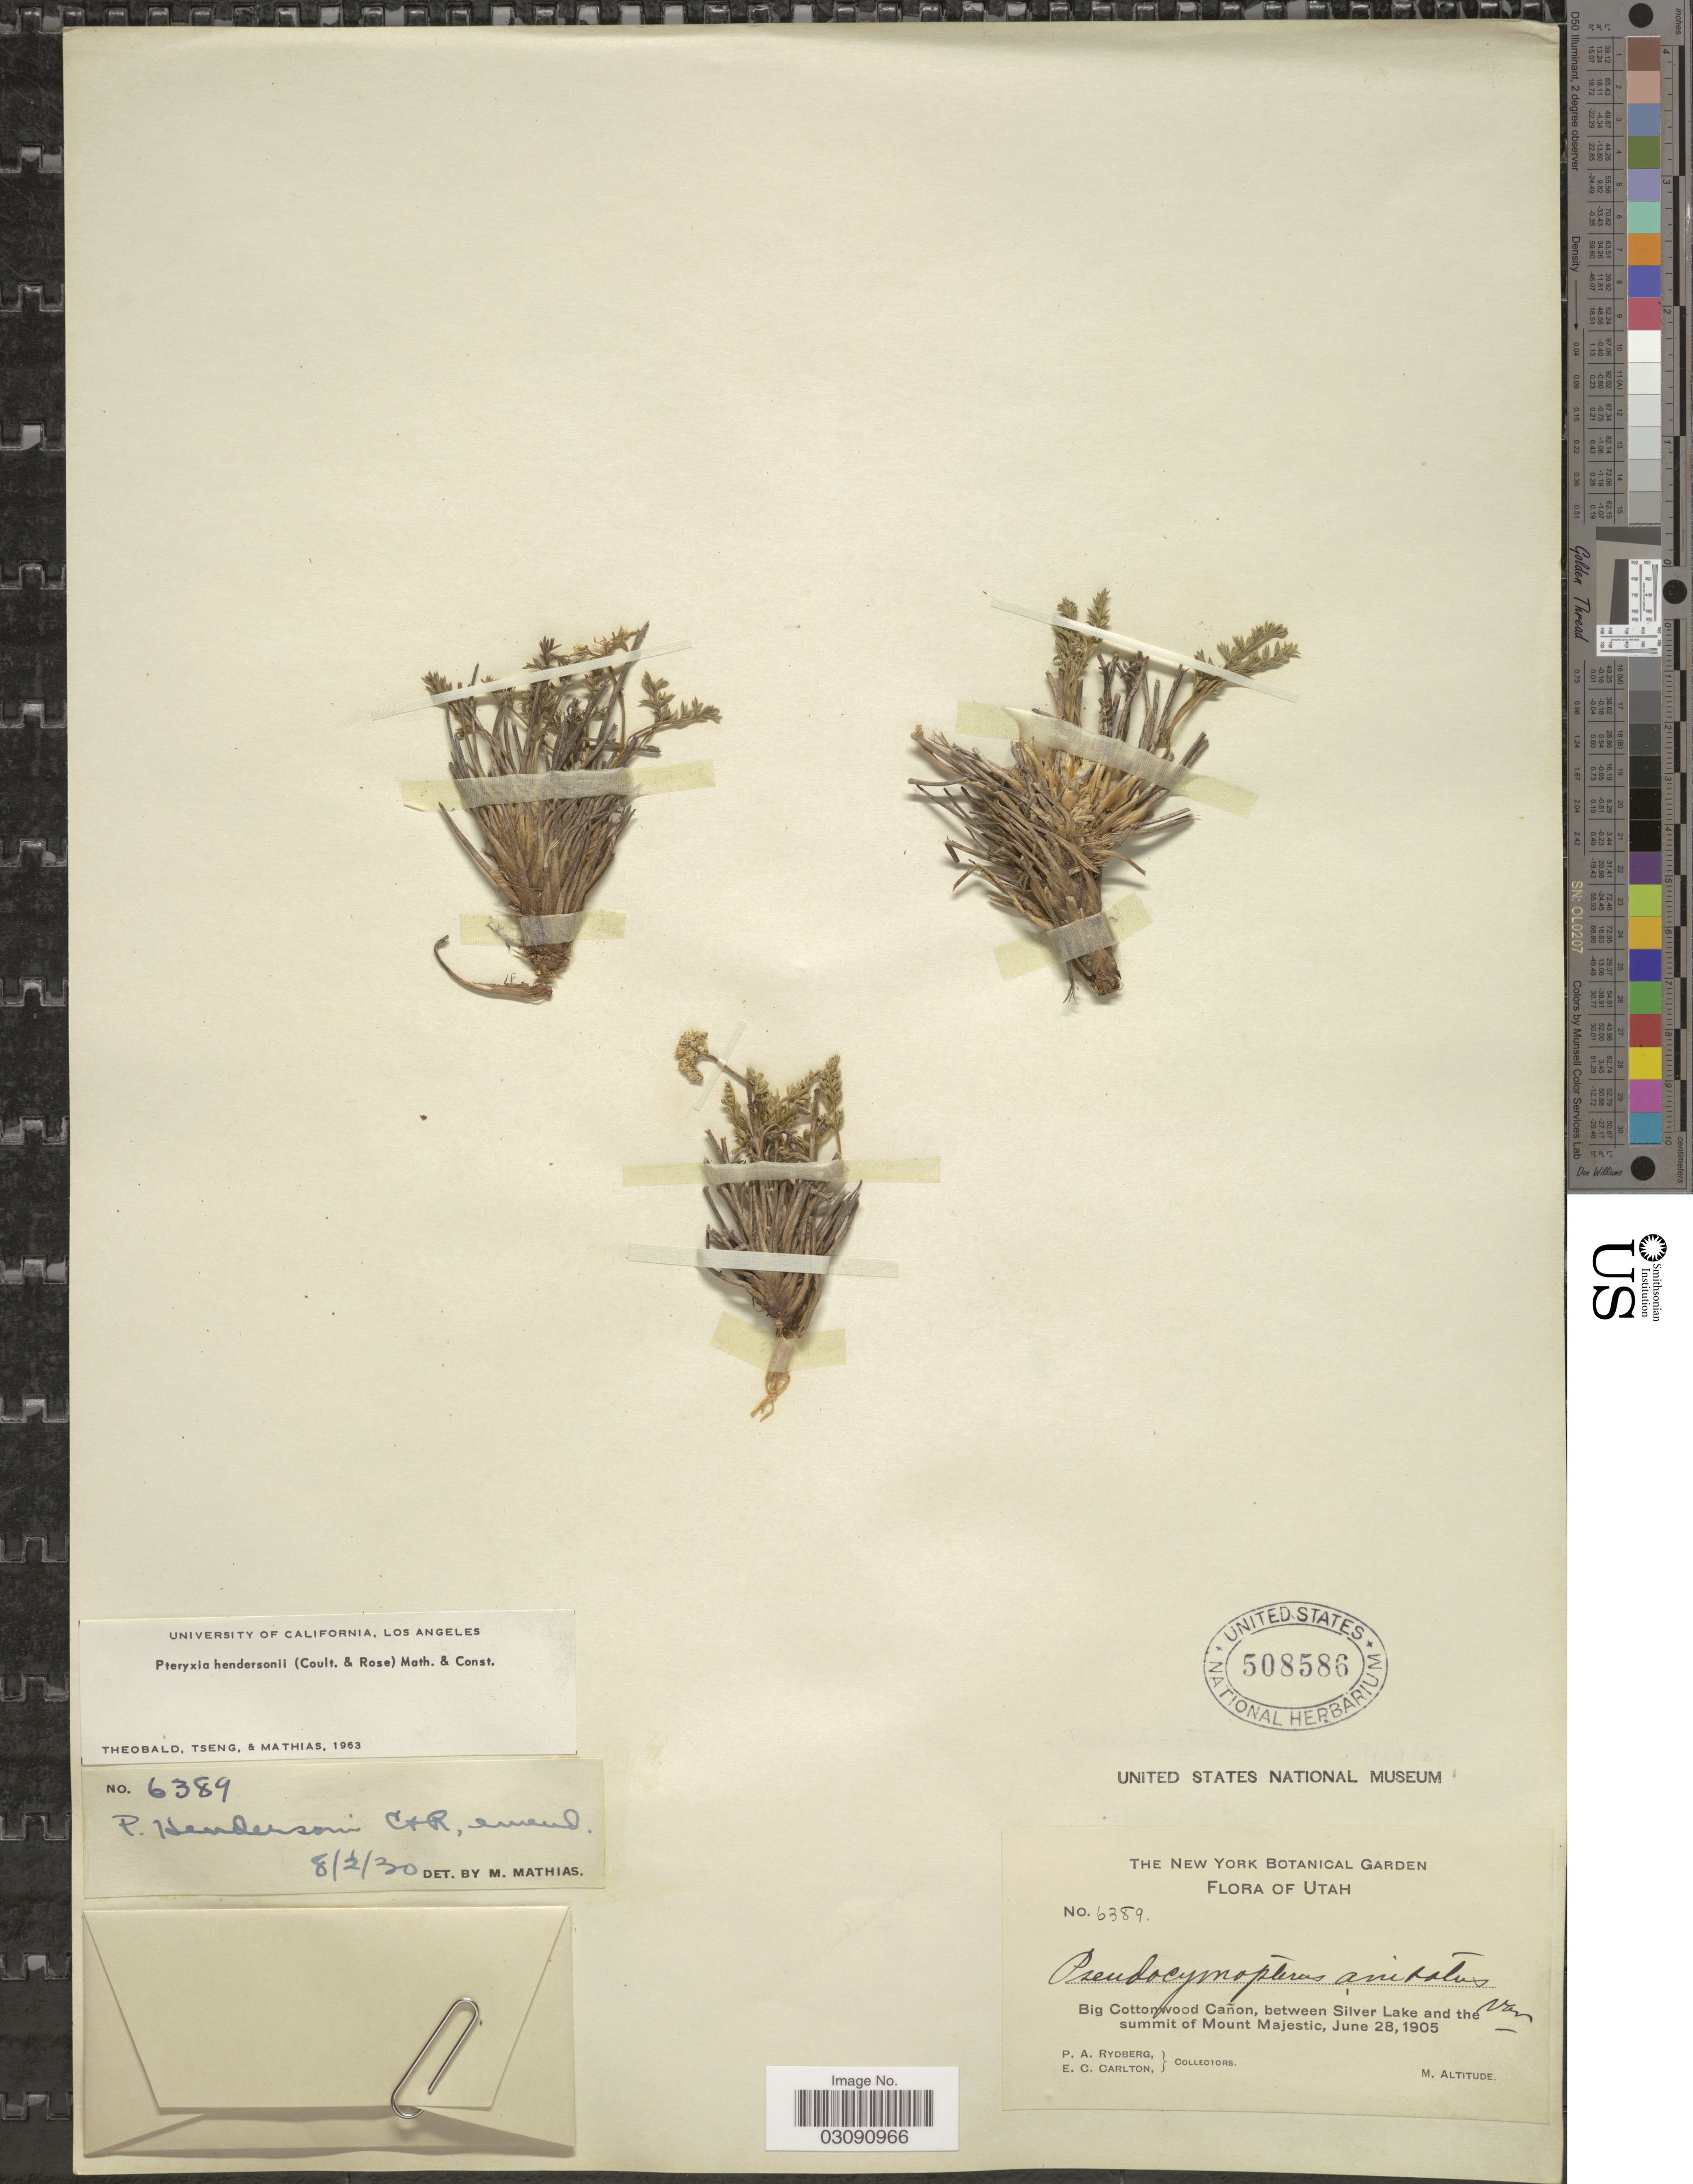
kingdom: Plantae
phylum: Tracheophyta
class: Magnoliopsida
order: Apiales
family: Apiaceae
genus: Pteryxia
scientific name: Pteryxia hendersonii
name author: (J.M. Coult. & Rose) Mathias & Constance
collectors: P. A. Rydberg & E. Carlton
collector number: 6389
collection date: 1905-06-28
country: United States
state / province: Utah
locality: Big Cottonwood Cañon, between Silver Lake and the summit of Mount Majestic.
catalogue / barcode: US 508586